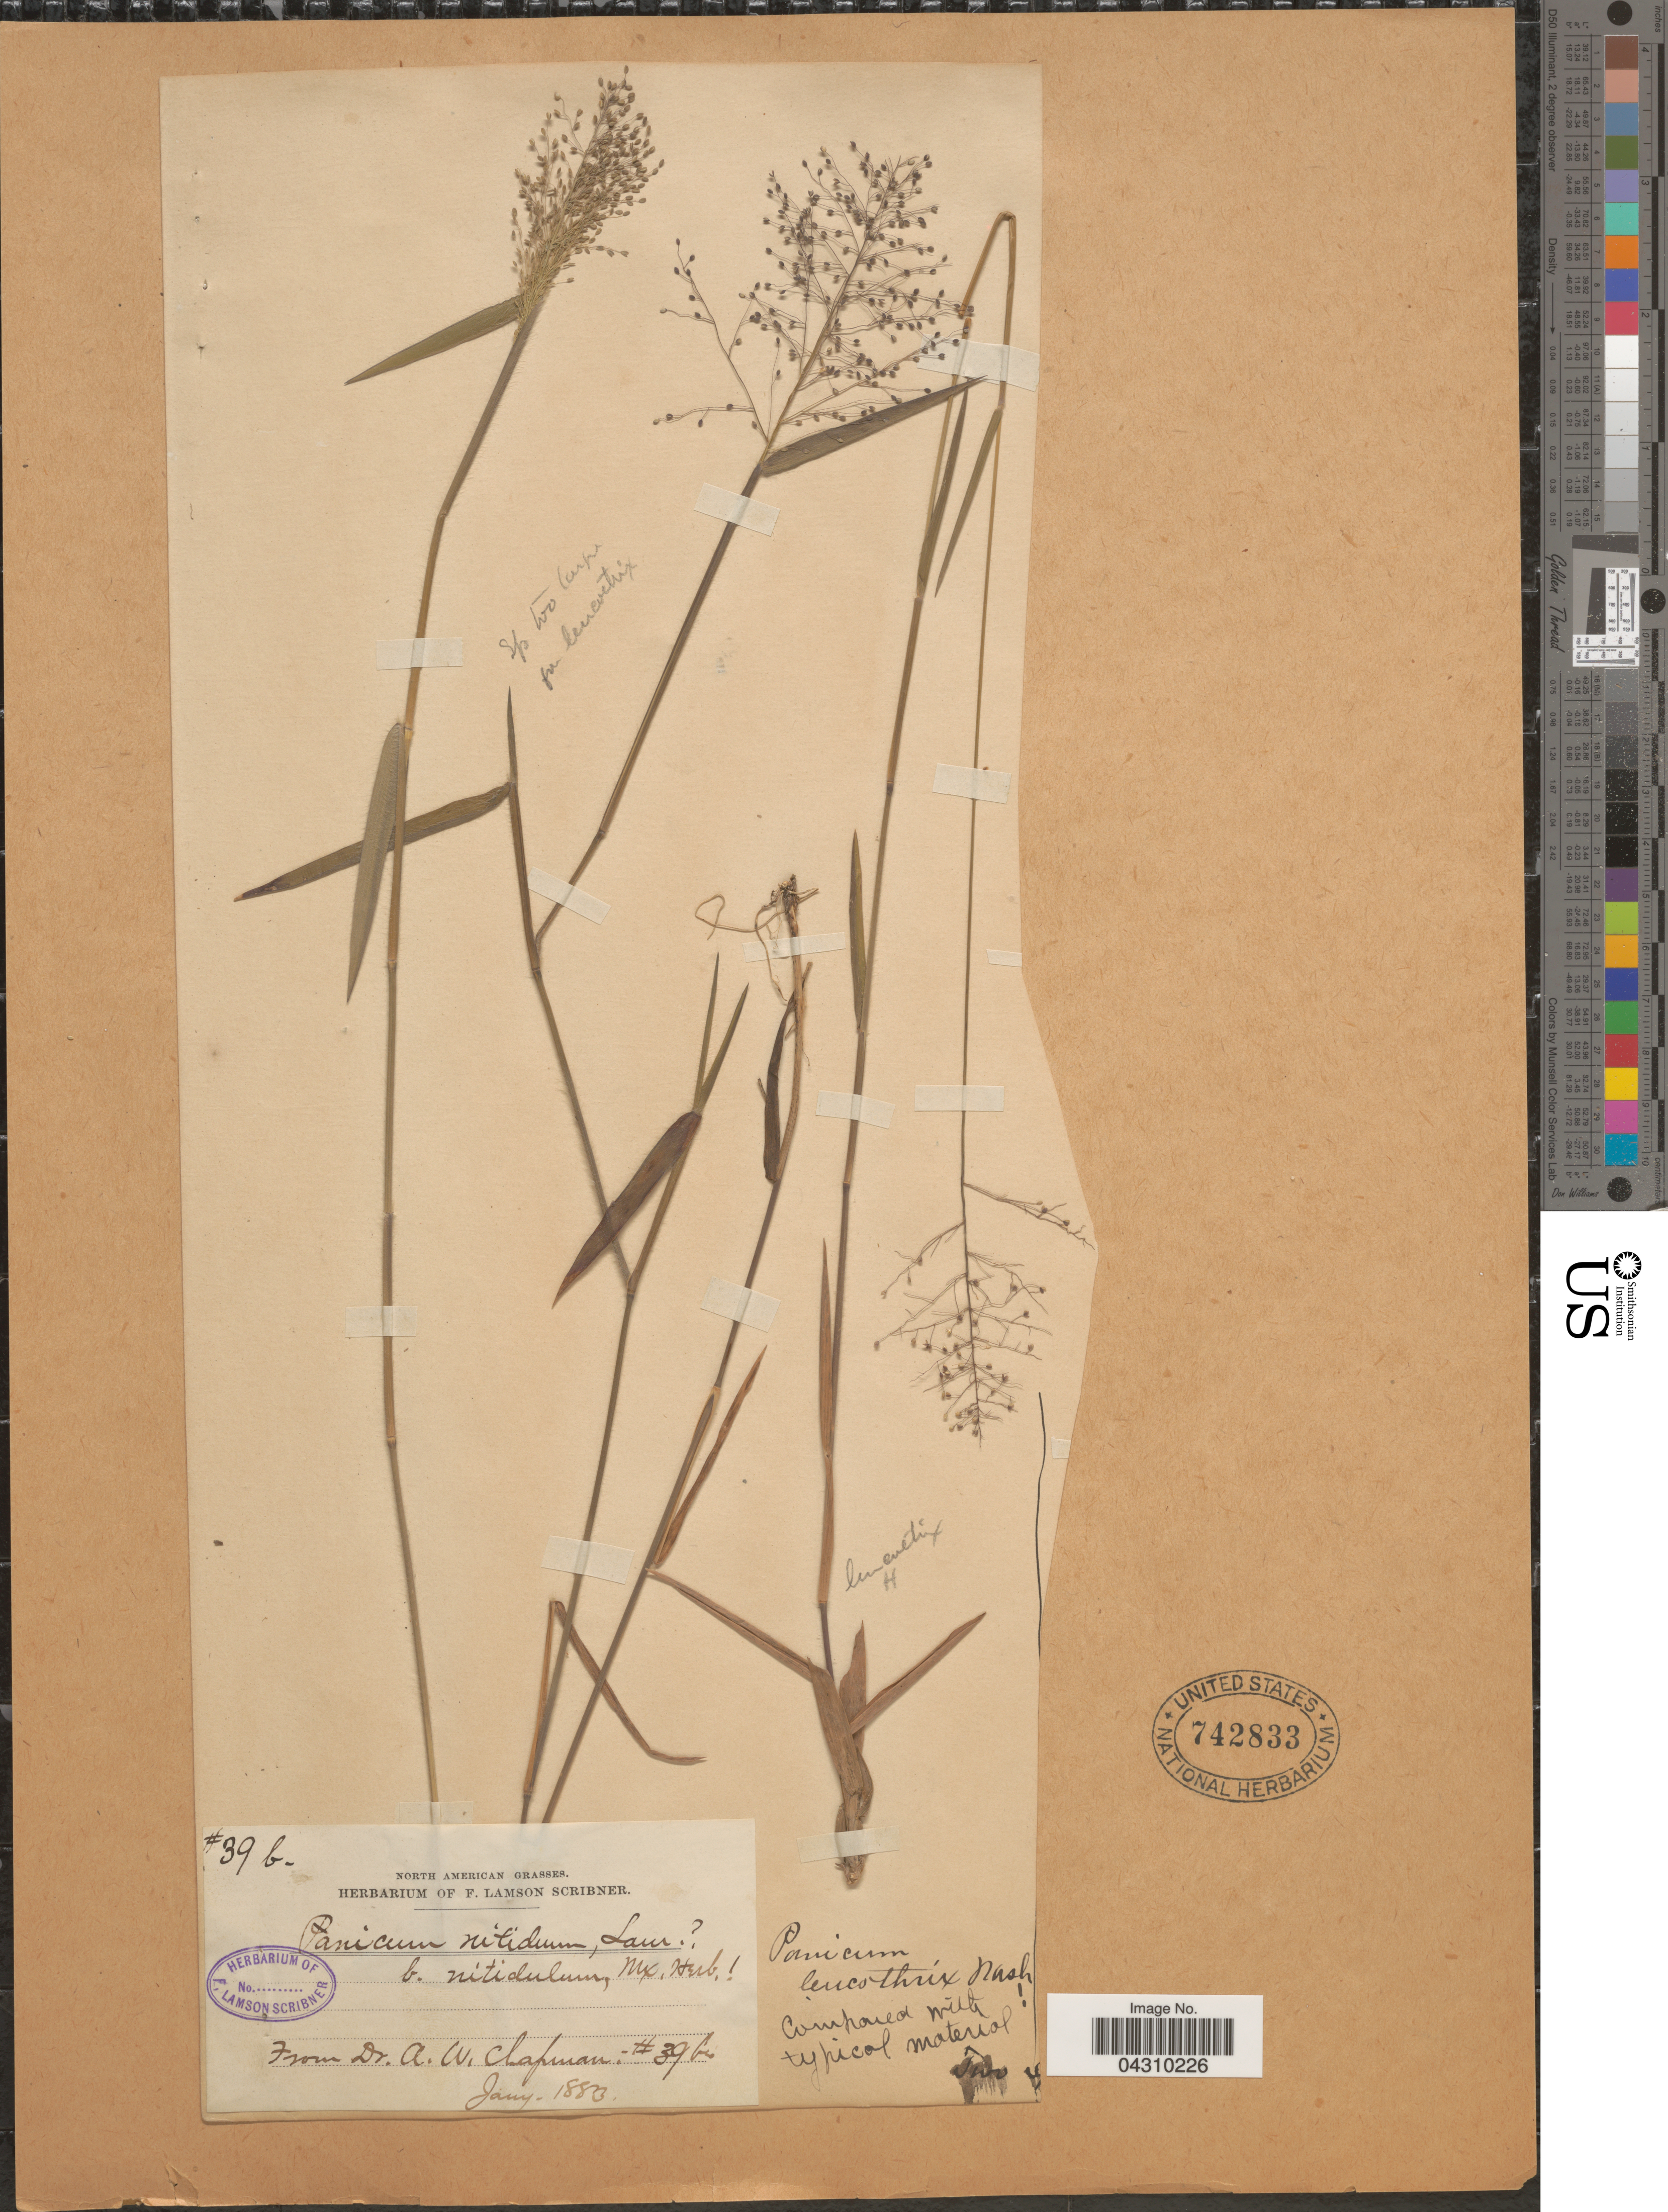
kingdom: Plantae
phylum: Tracheophyta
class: Liliopsida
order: Poales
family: Poaceae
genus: Dichanthelium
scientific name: Dichanthelium acuminatum var. acuminatum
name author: (Sw.) Gould & C.A. Clark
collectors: A. W. Chapman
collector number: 39b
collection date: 1883-01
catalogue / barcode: US 742833